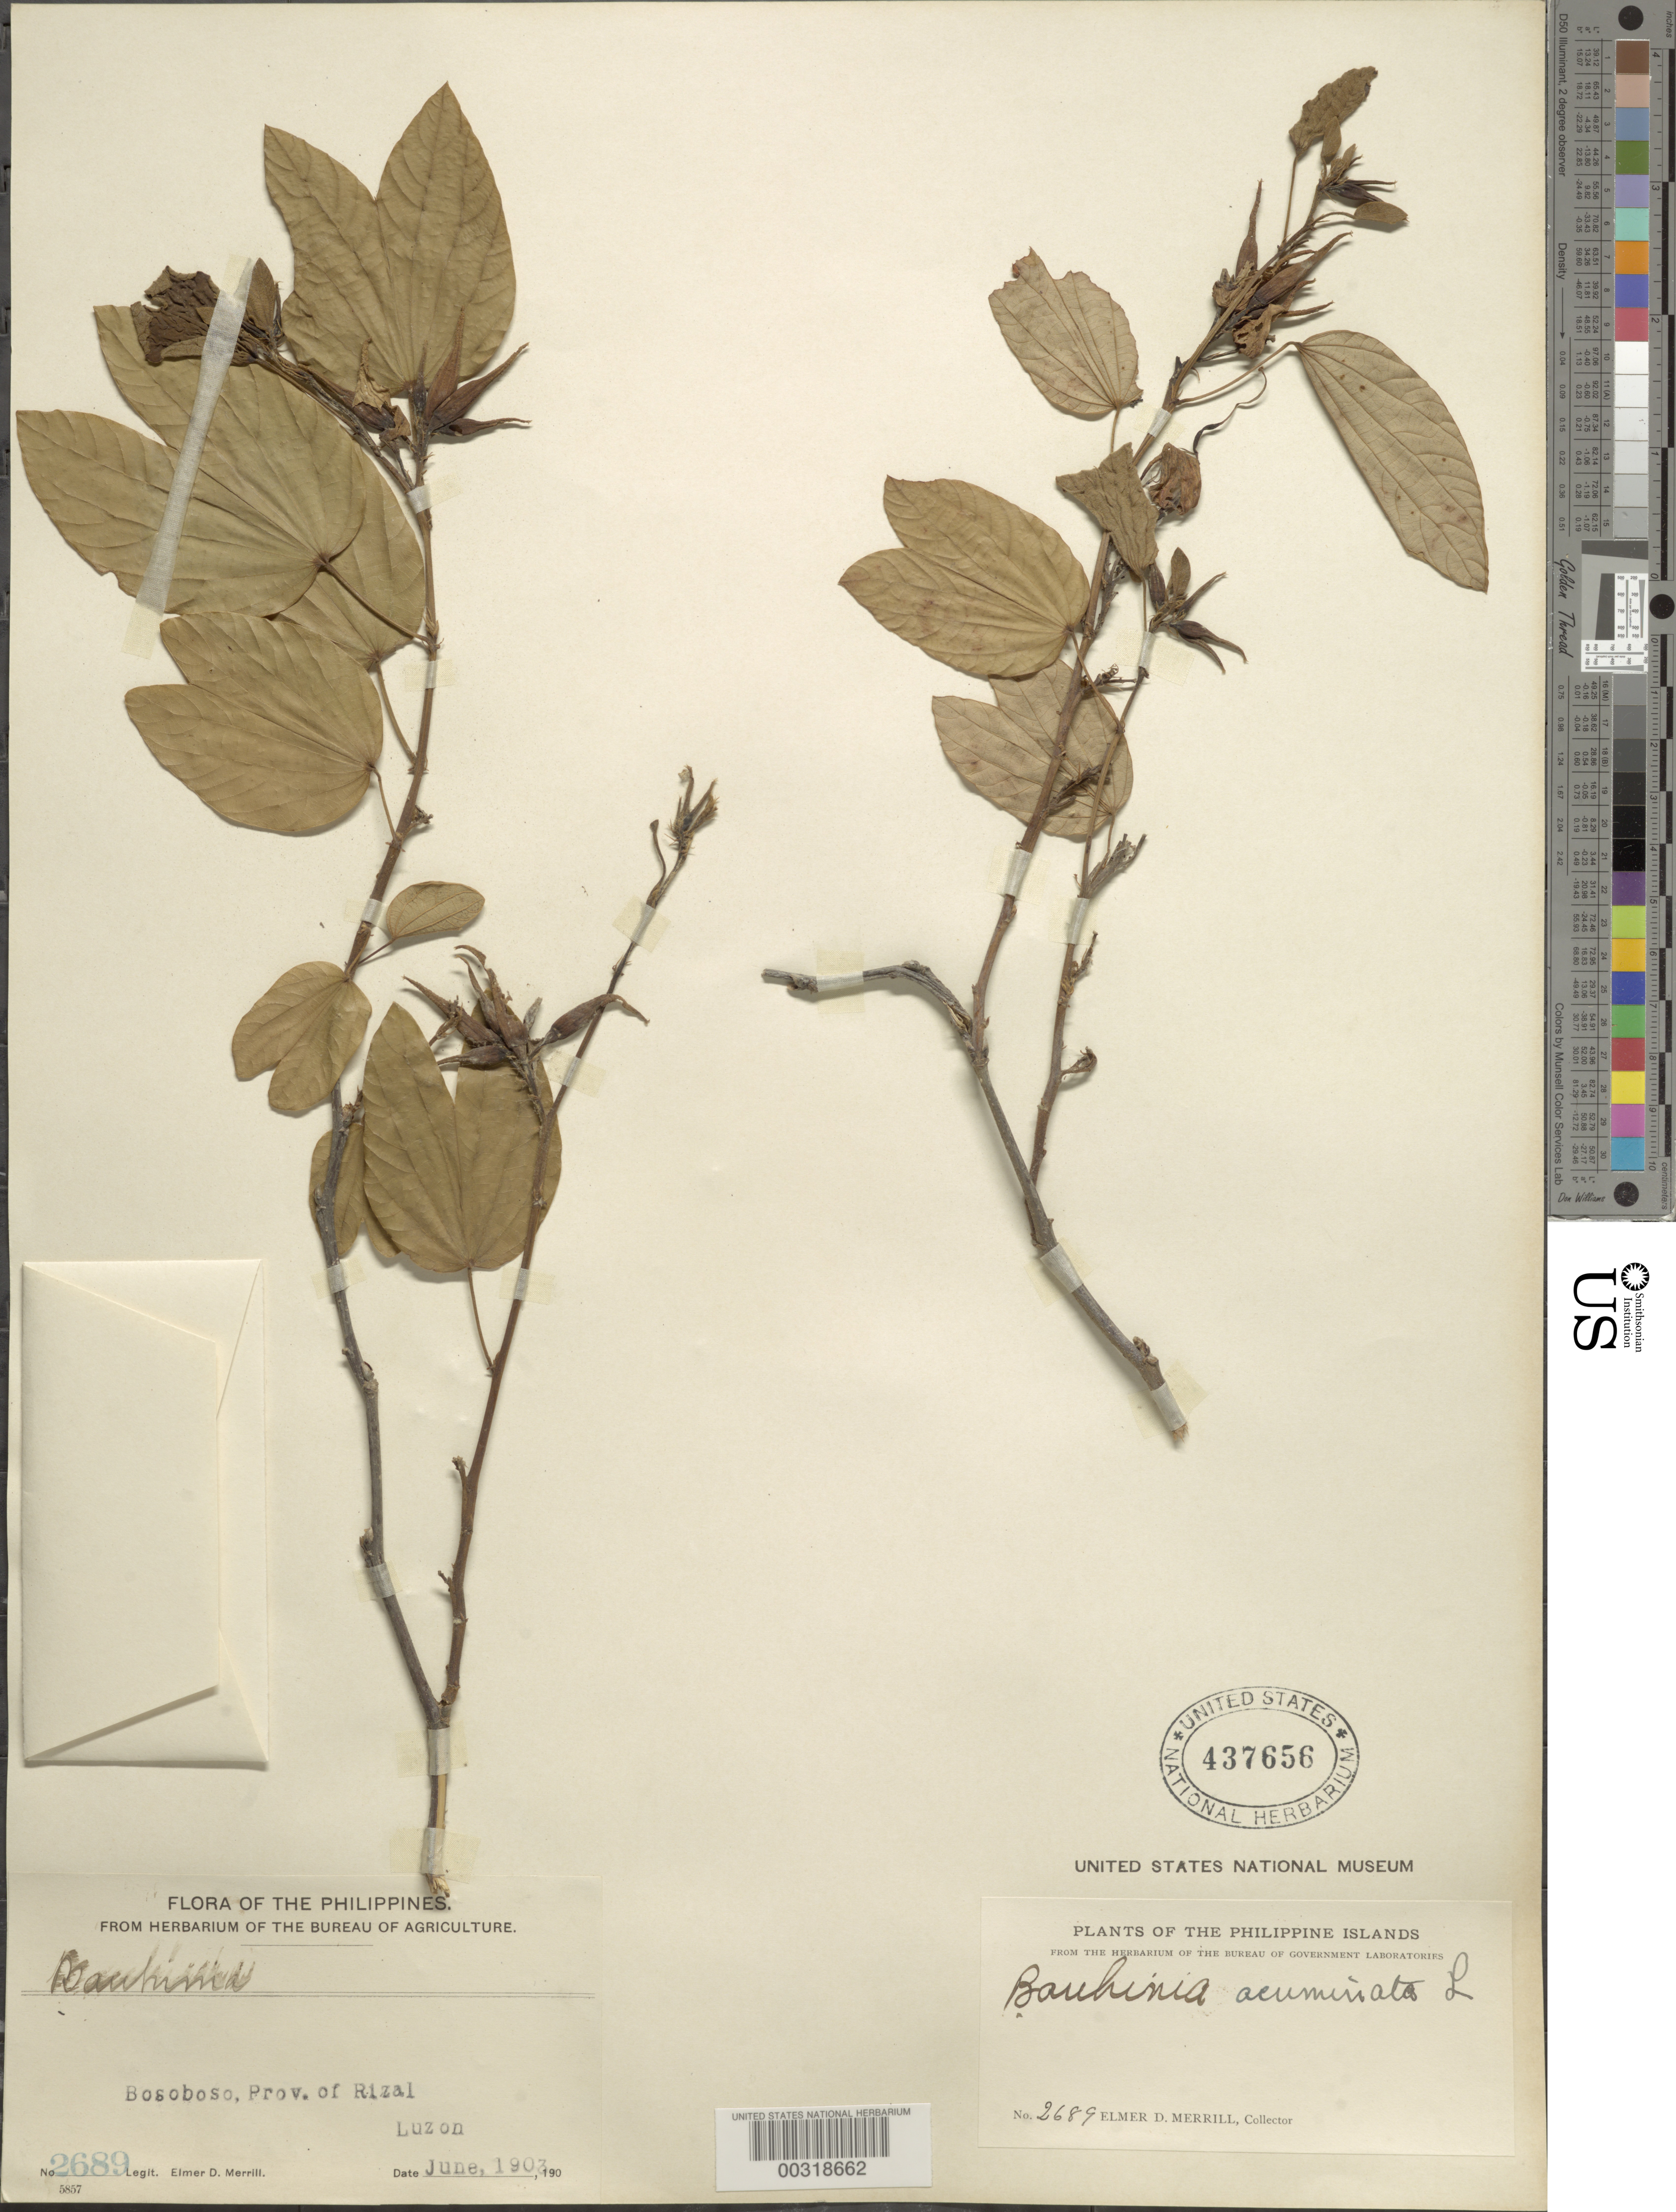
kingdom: Plantae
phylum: Tracheophyta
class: Magnoliopsida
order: Fabales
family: Fabaceae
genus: Bauhinia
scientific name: Bauhinia acuminata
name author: L.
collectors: E. D. Merrill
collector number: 2689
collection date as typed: Jun 1903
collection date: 1903-06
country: Philippines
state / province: Calabarzon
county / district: Rizal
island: Luzon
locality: Bosoboso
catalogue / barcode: US 437656